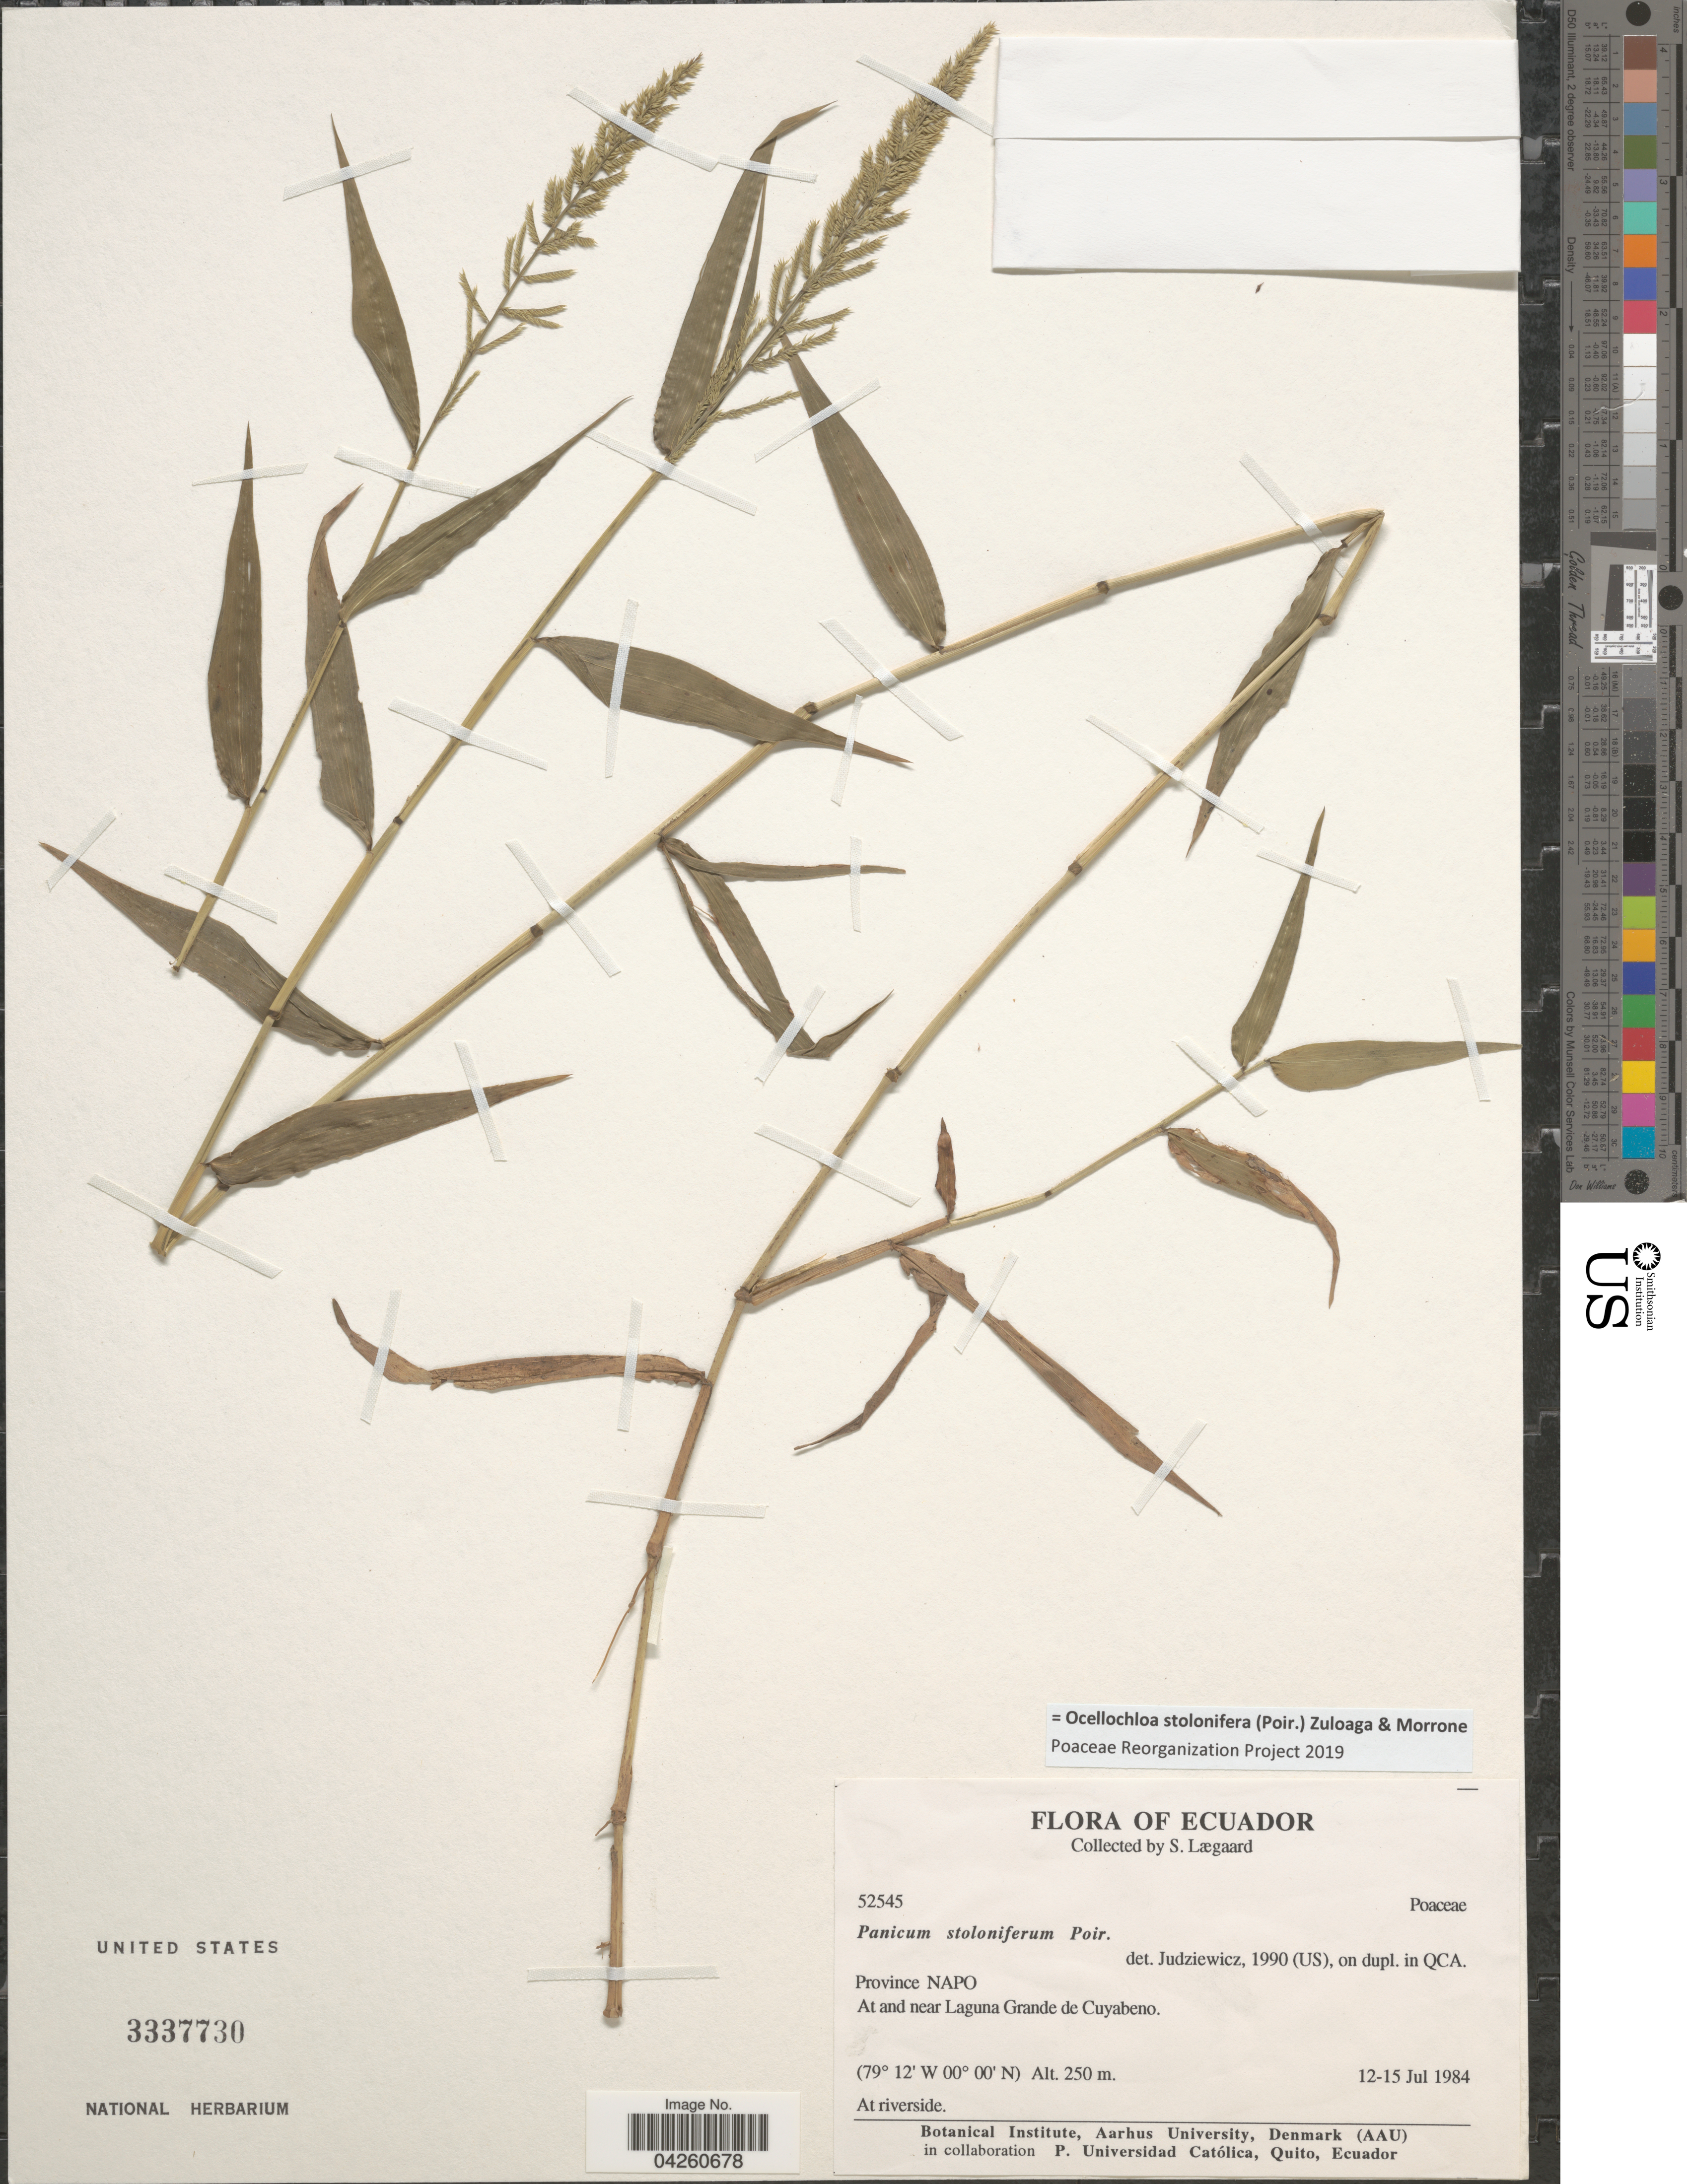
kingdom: Plantae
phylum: Tracheophyta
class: Liliopsida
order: Poales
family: Poaceae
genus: Ocellochloa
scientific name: Ocellochloa stolonifera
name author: (Poir.) Zuloaga & Morrone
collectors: S. Lægaard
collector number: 52545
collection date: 1984-07-12/1984-07-15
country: Ecuador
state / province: Napo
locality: At and near Laguna Grande de Cuyabeno.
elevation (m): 250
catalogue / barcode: US 3337730